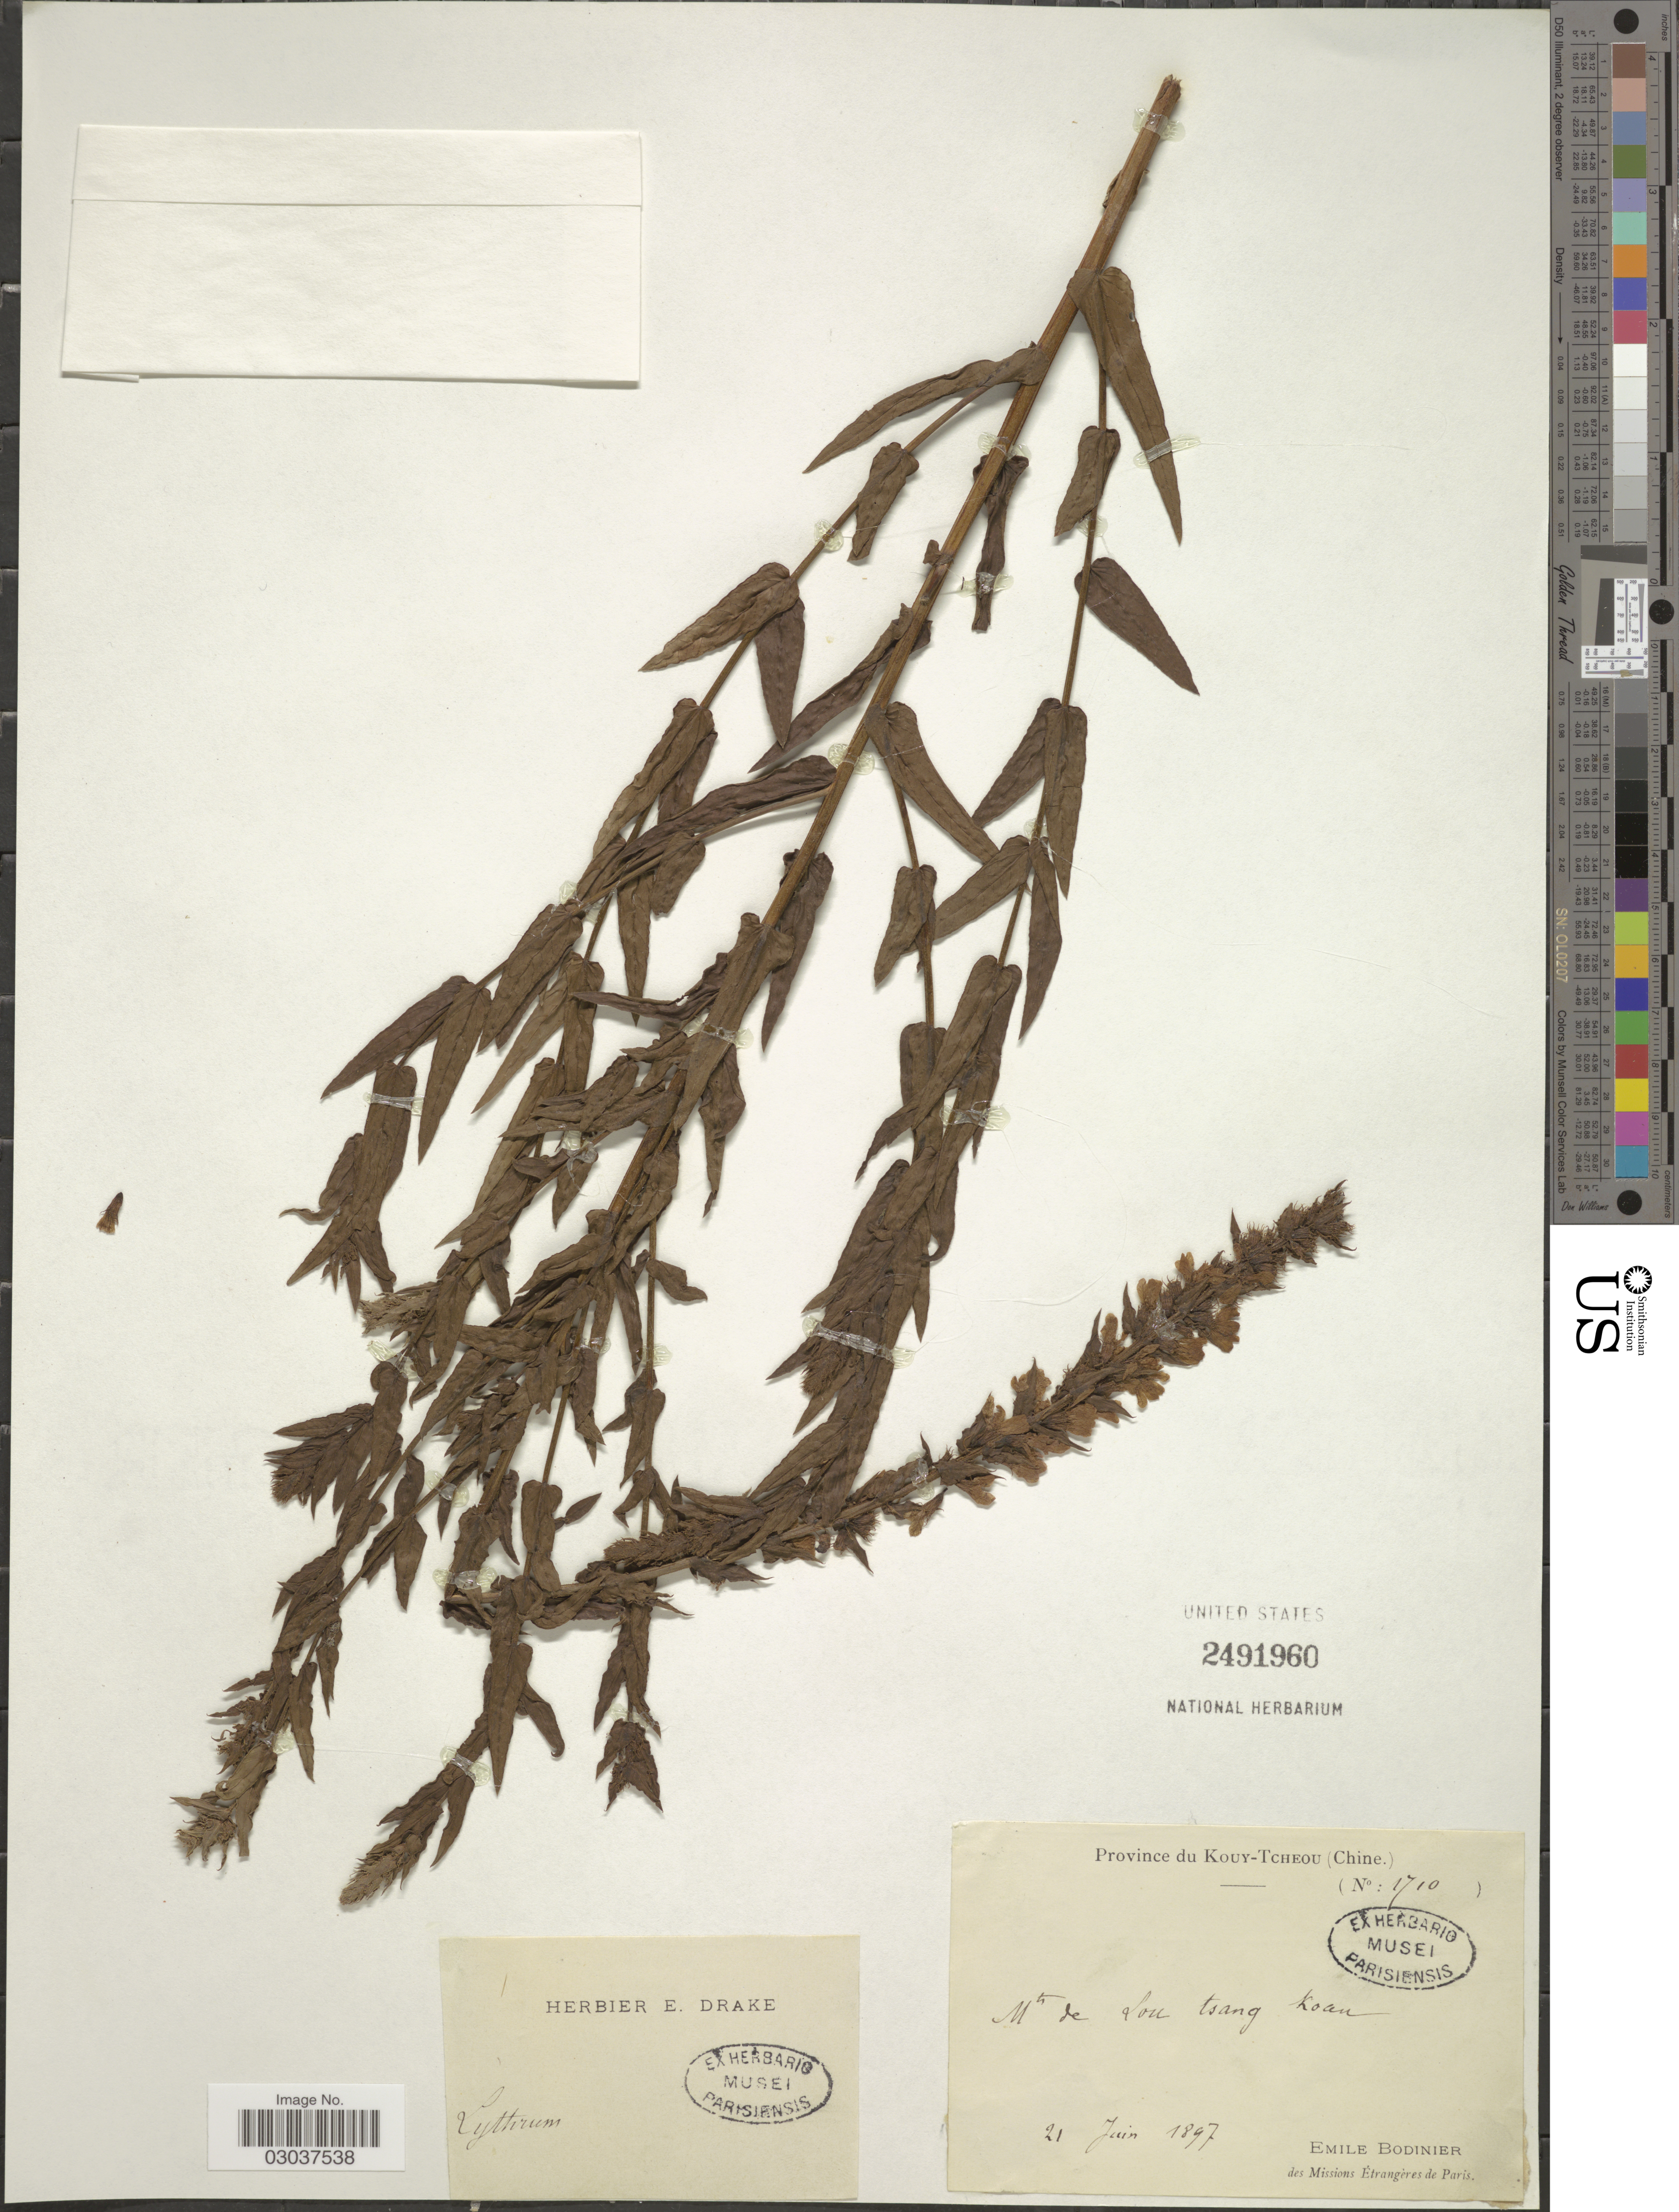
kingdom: Plantae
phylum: Tracheophyta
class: Magnoliopsida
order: Myrtales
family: Lythraceae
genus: Lythrum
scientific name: Lythrum sp.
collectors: E. Bodinier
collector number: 1710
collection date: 1897-06-21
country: China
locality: Province du Kouy-Tcheou (Chine). Mts de Lou tsang koan.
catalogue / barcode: US 2491960